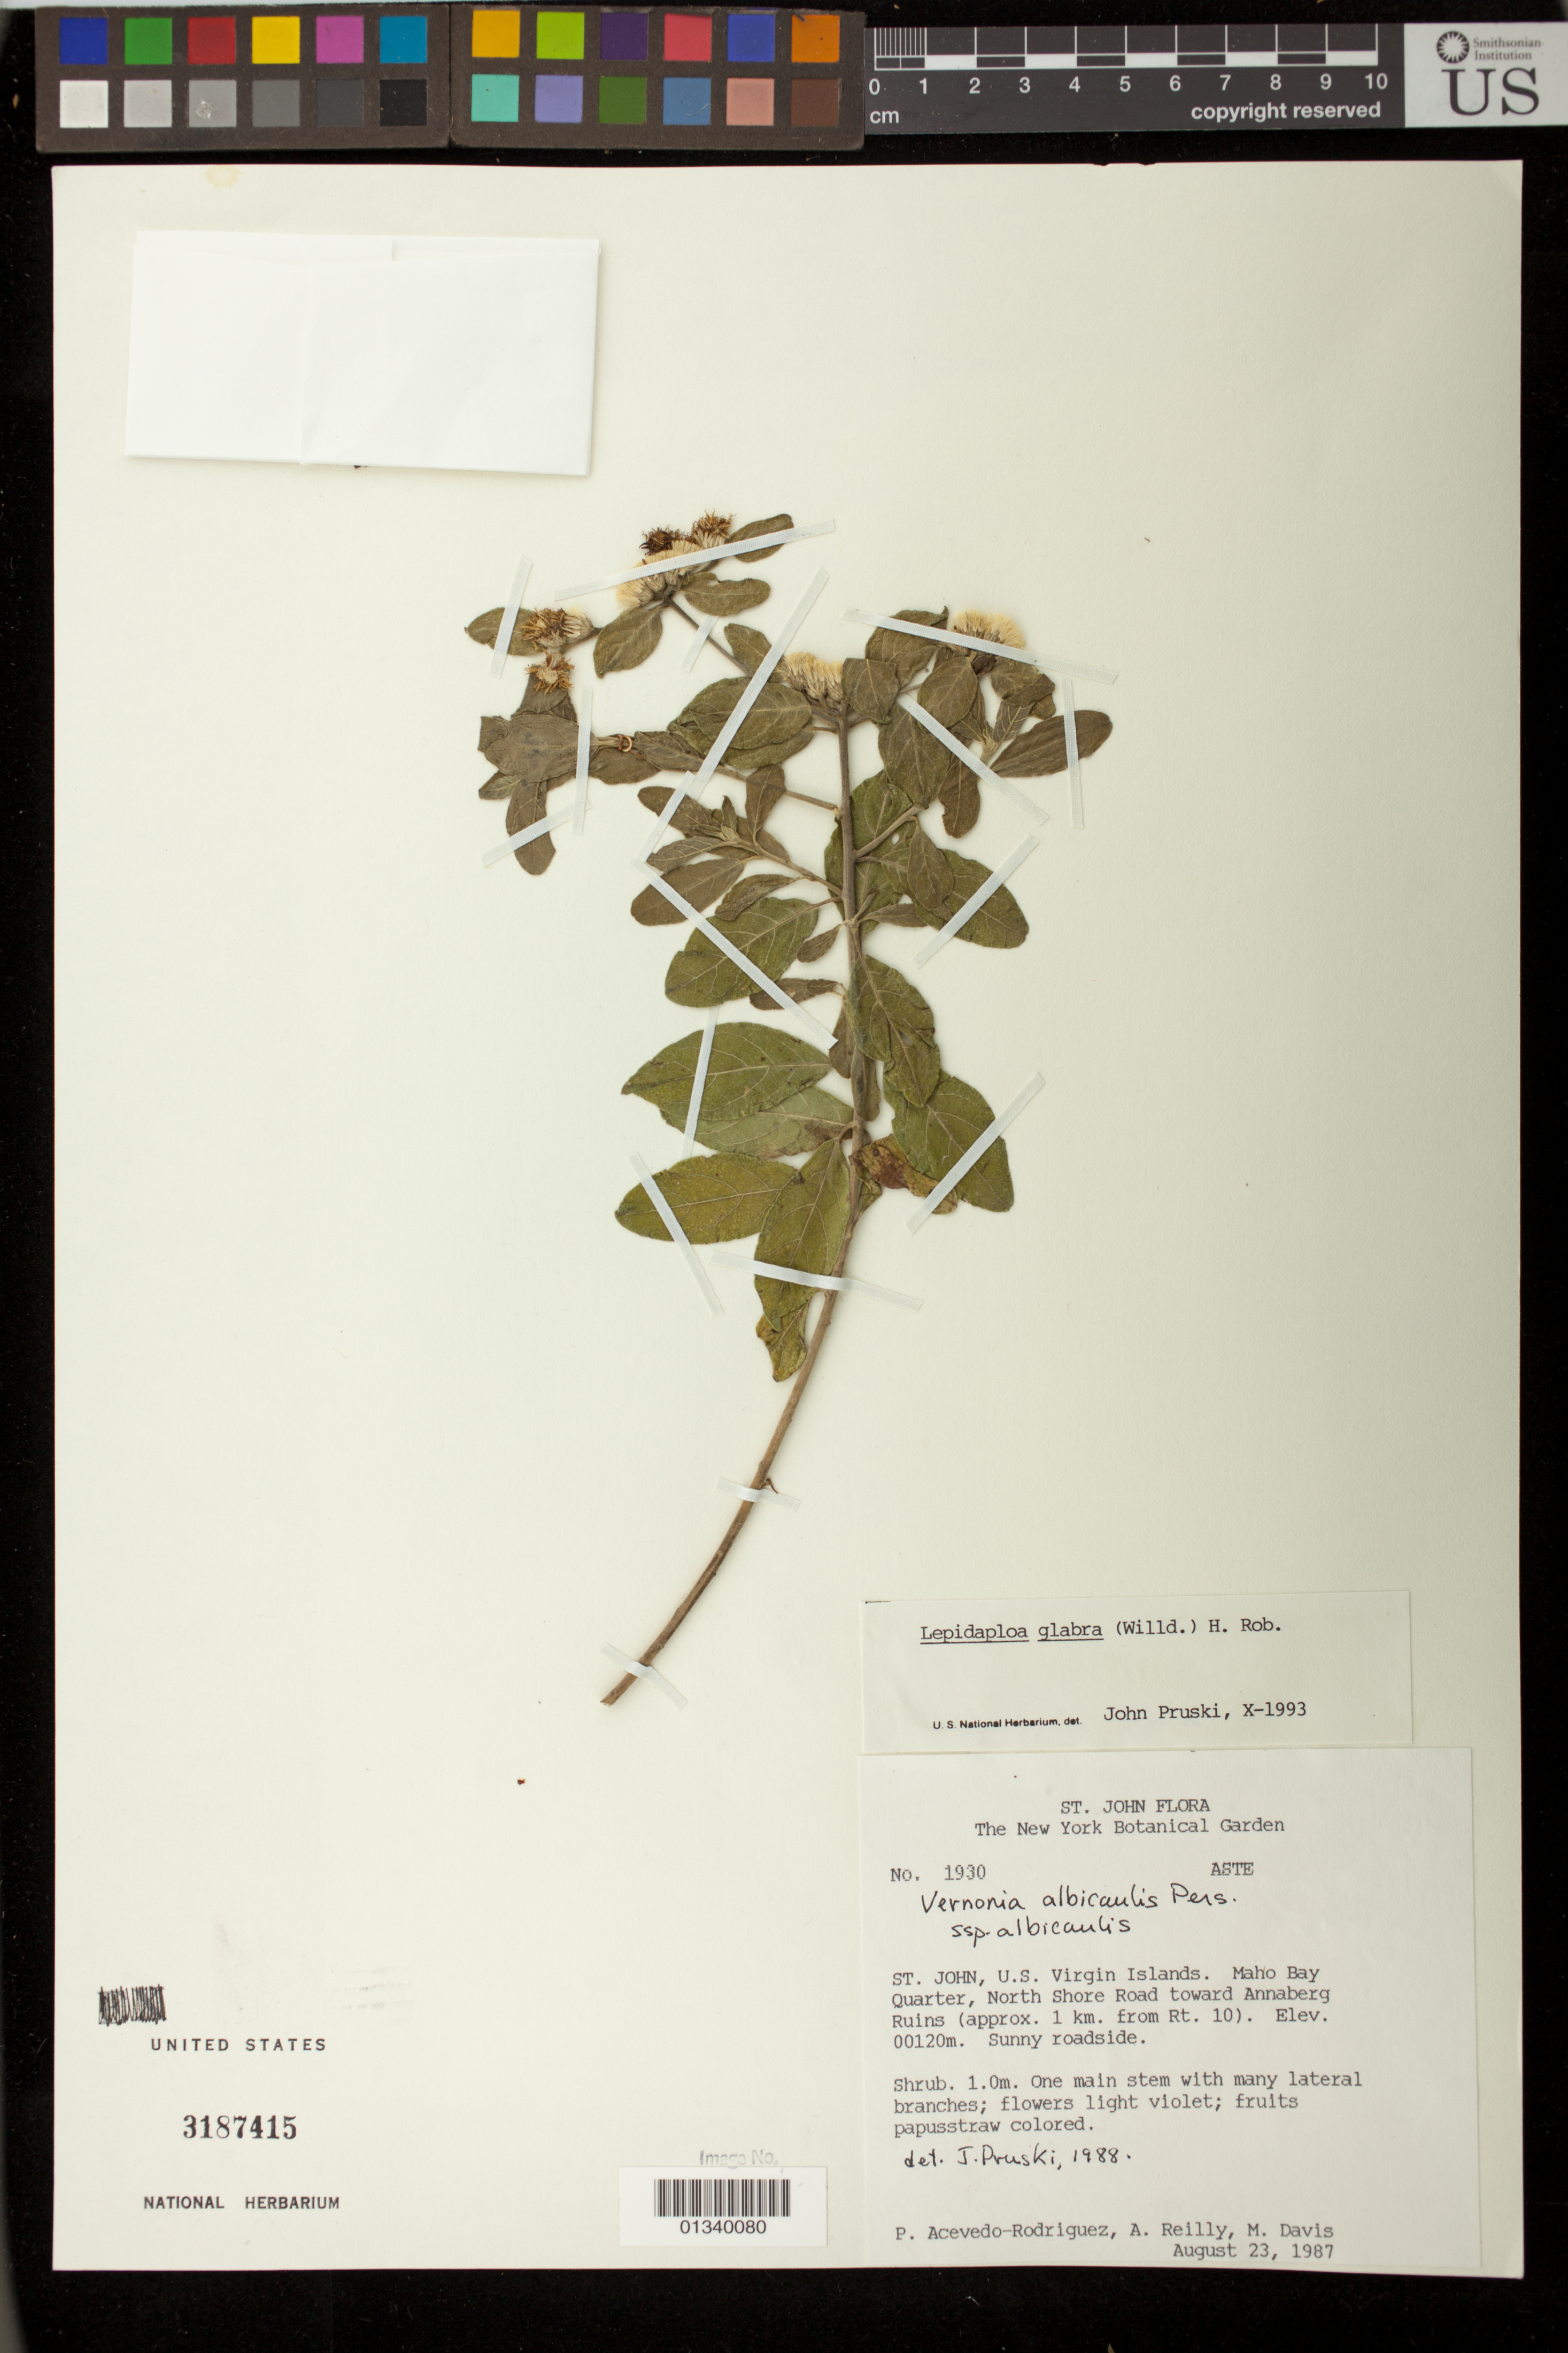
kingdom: Plantae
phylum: Tracheophyta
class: Magnoliopsida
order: Asterales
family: Asteraceae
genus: Lepidaploa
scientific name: Lepidaploa glabra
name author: (Willd.) H. Rob.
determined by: Pruski, J. F.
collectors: P. Acevedo-Rodr., A. Reilly & M. Davis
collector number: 1930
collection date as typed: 23 Aug 1987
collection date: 1987-08-23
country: U.S. Virgin Islands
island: St. John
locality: Maho Bay Quarter; North Shore Road toward Annaberg Ruins (approx. 1 km from Rt. 10)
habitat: Sunny roadside.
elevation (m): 120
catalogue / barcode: US 3187415